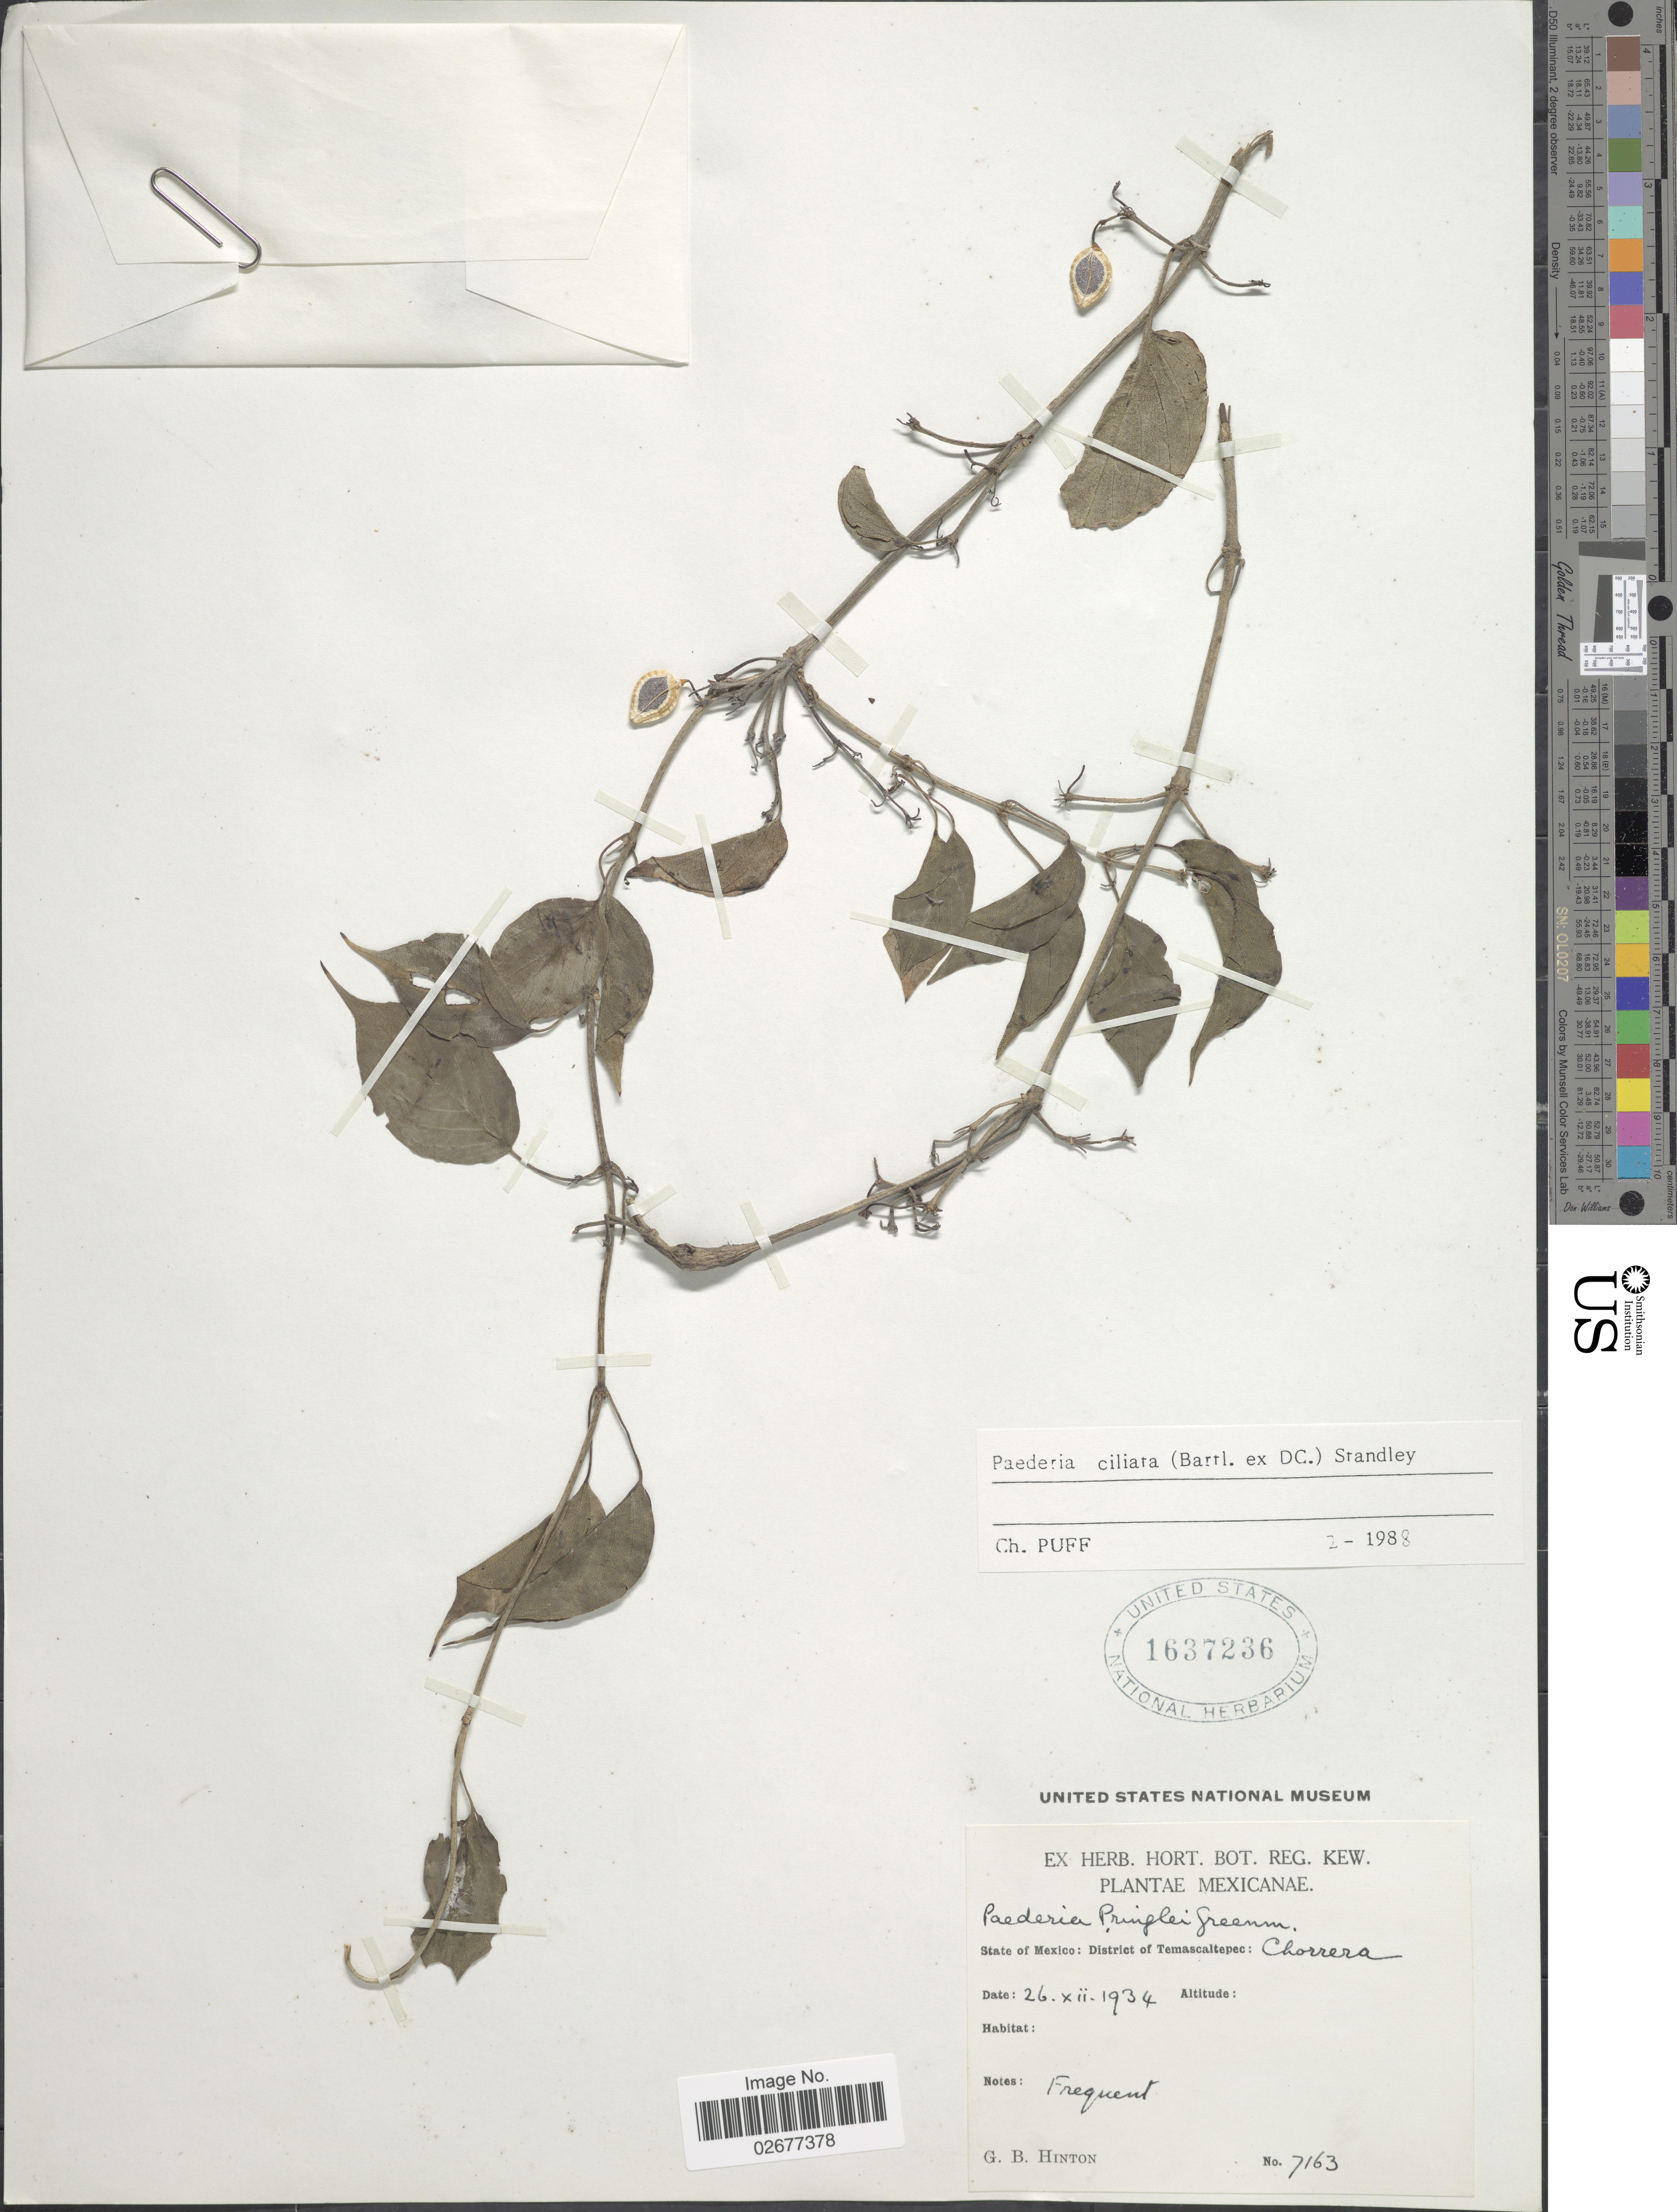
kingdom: Plantae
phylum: Tracheophyta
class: Magnoliopsida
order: Gentianales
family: Rubiaceae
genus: Paederia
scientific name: Paederia ciliata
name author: (Bartl. ex DC.) Standl.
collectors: G. B. Hinton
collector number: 7163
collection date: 1934-12-26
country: Mexico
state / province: México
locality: State of Mexico: District of Temascaltepec: Chorrera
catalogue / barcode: US 1637236